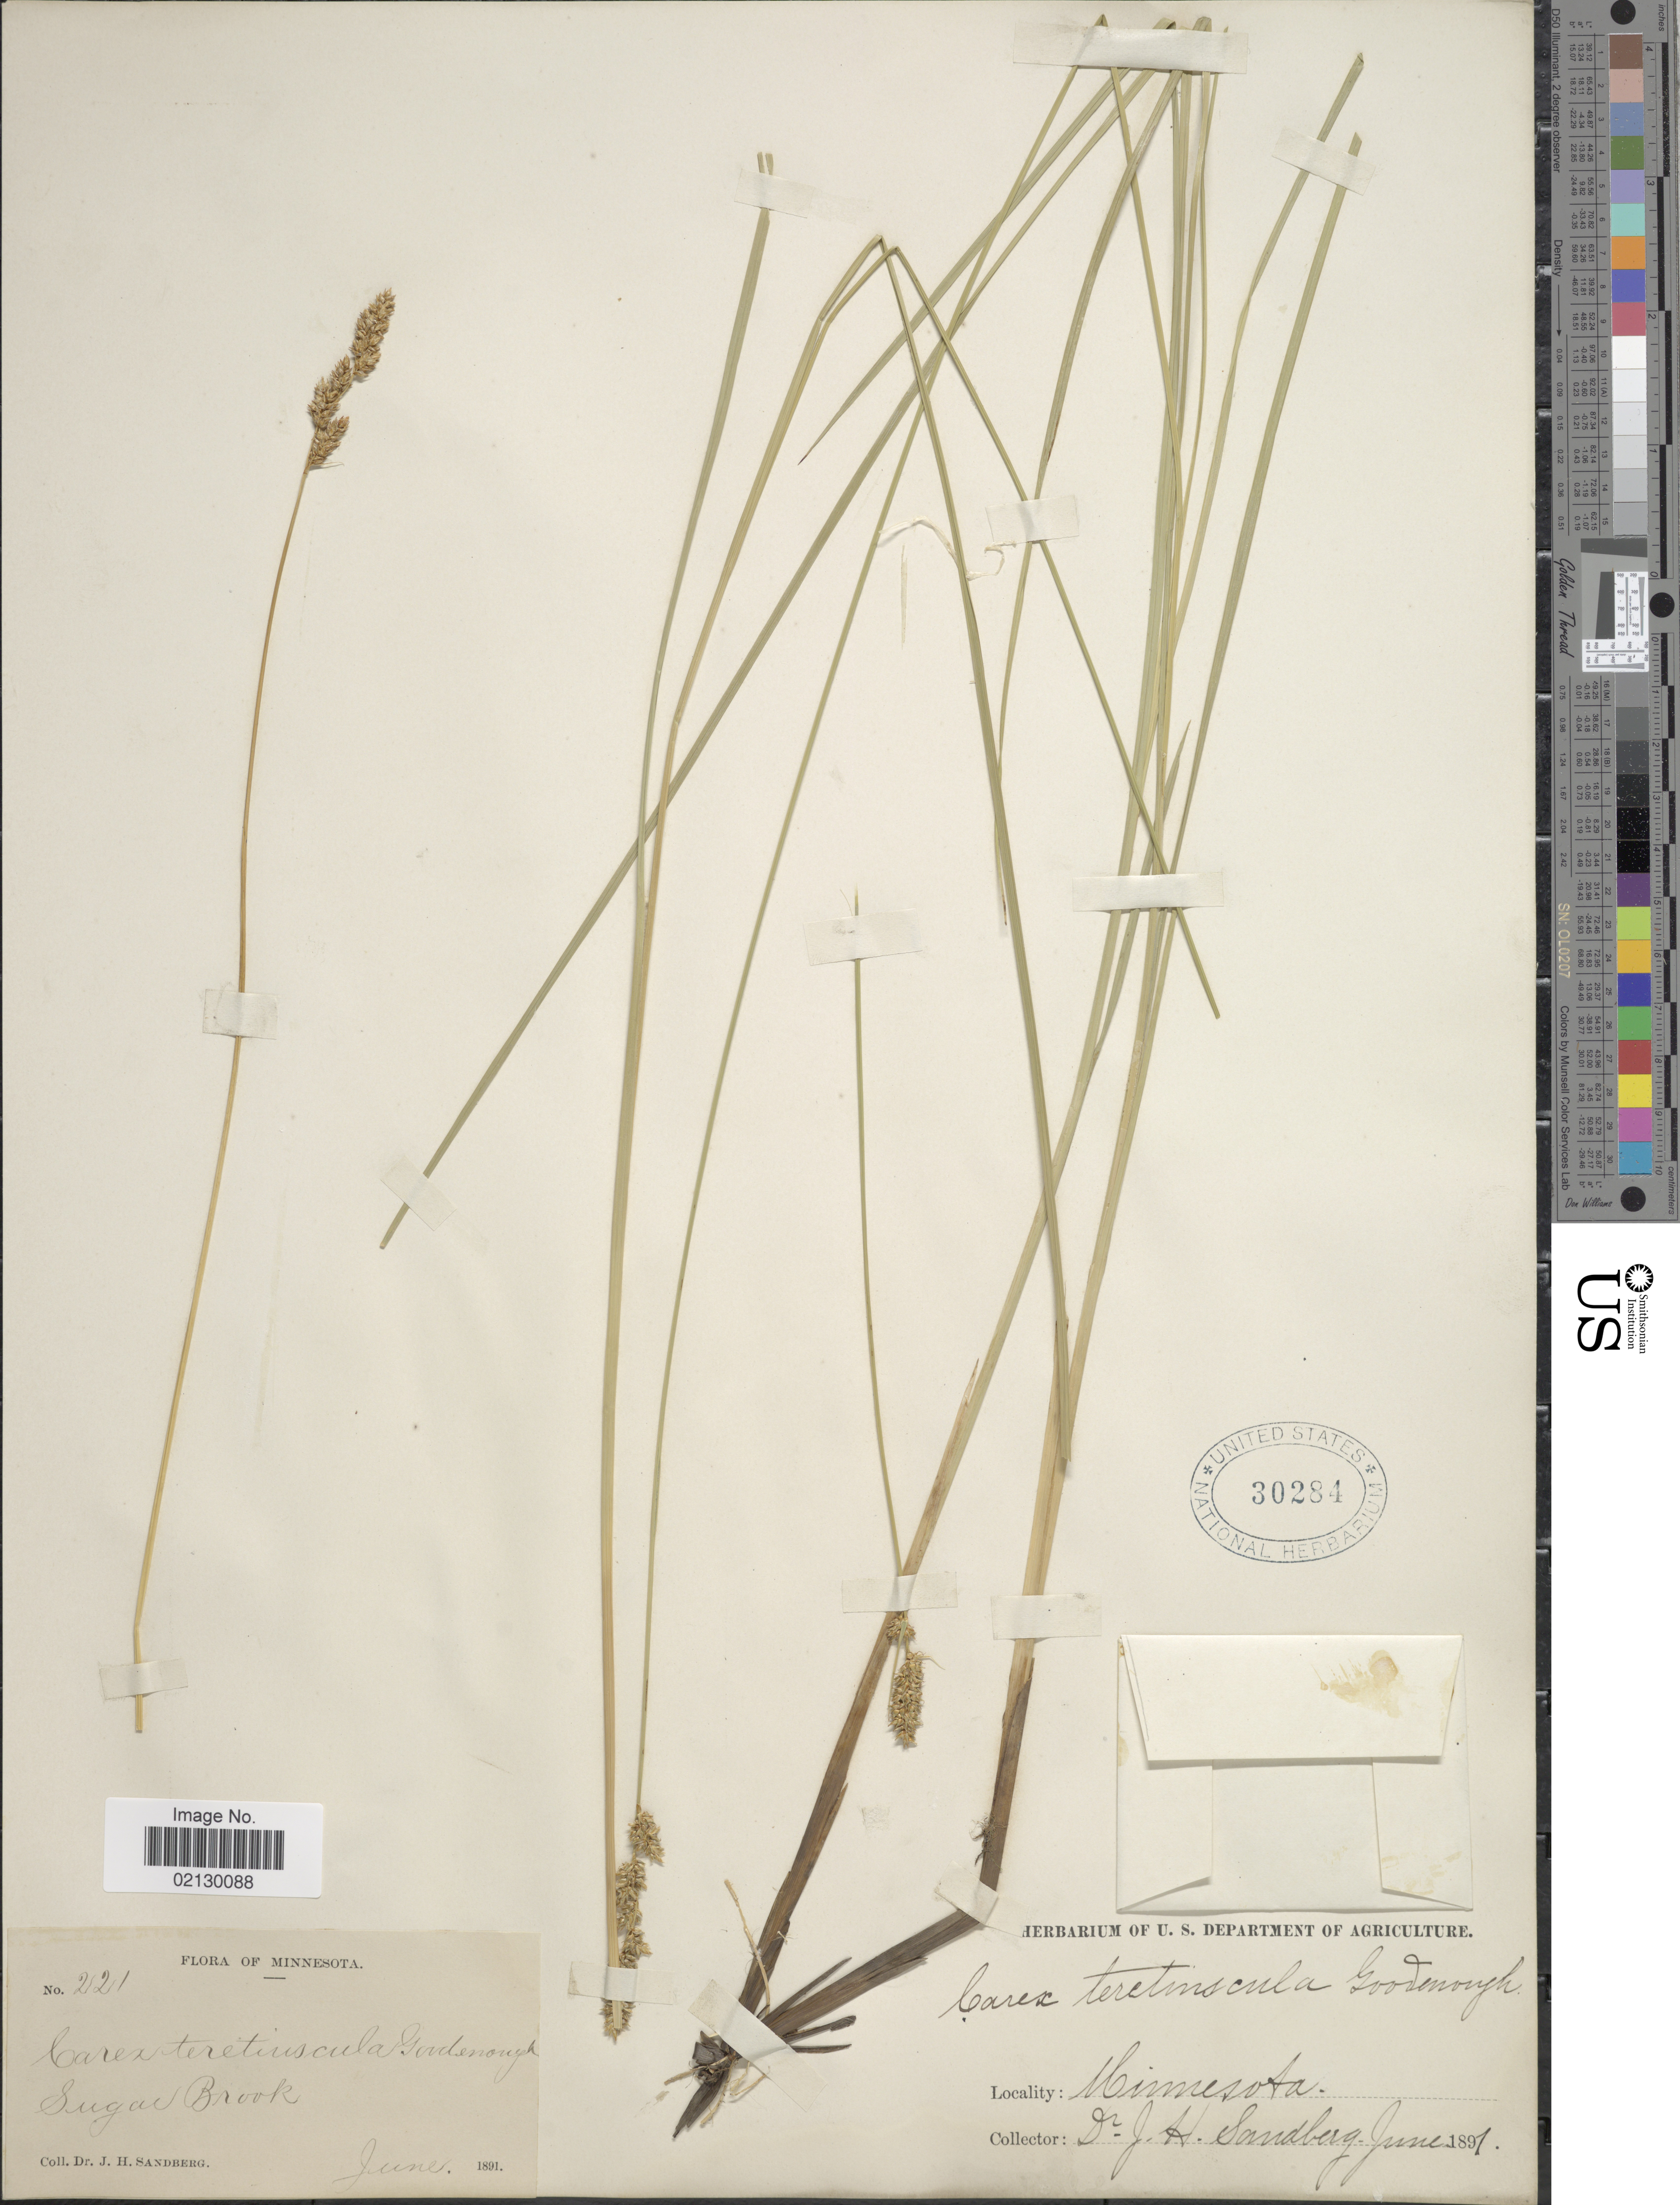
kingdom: Plantae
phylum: Tracheophyta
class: Liliopsida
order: Poales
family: Cyperaceae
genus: Carex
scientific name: Carex prairea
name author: Dewey ex Alph. Wood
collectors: J. H. Sandberg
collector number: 221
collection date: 1891-06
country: United States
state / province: Minnesota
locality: Sugar Brook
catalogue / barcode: US 30284